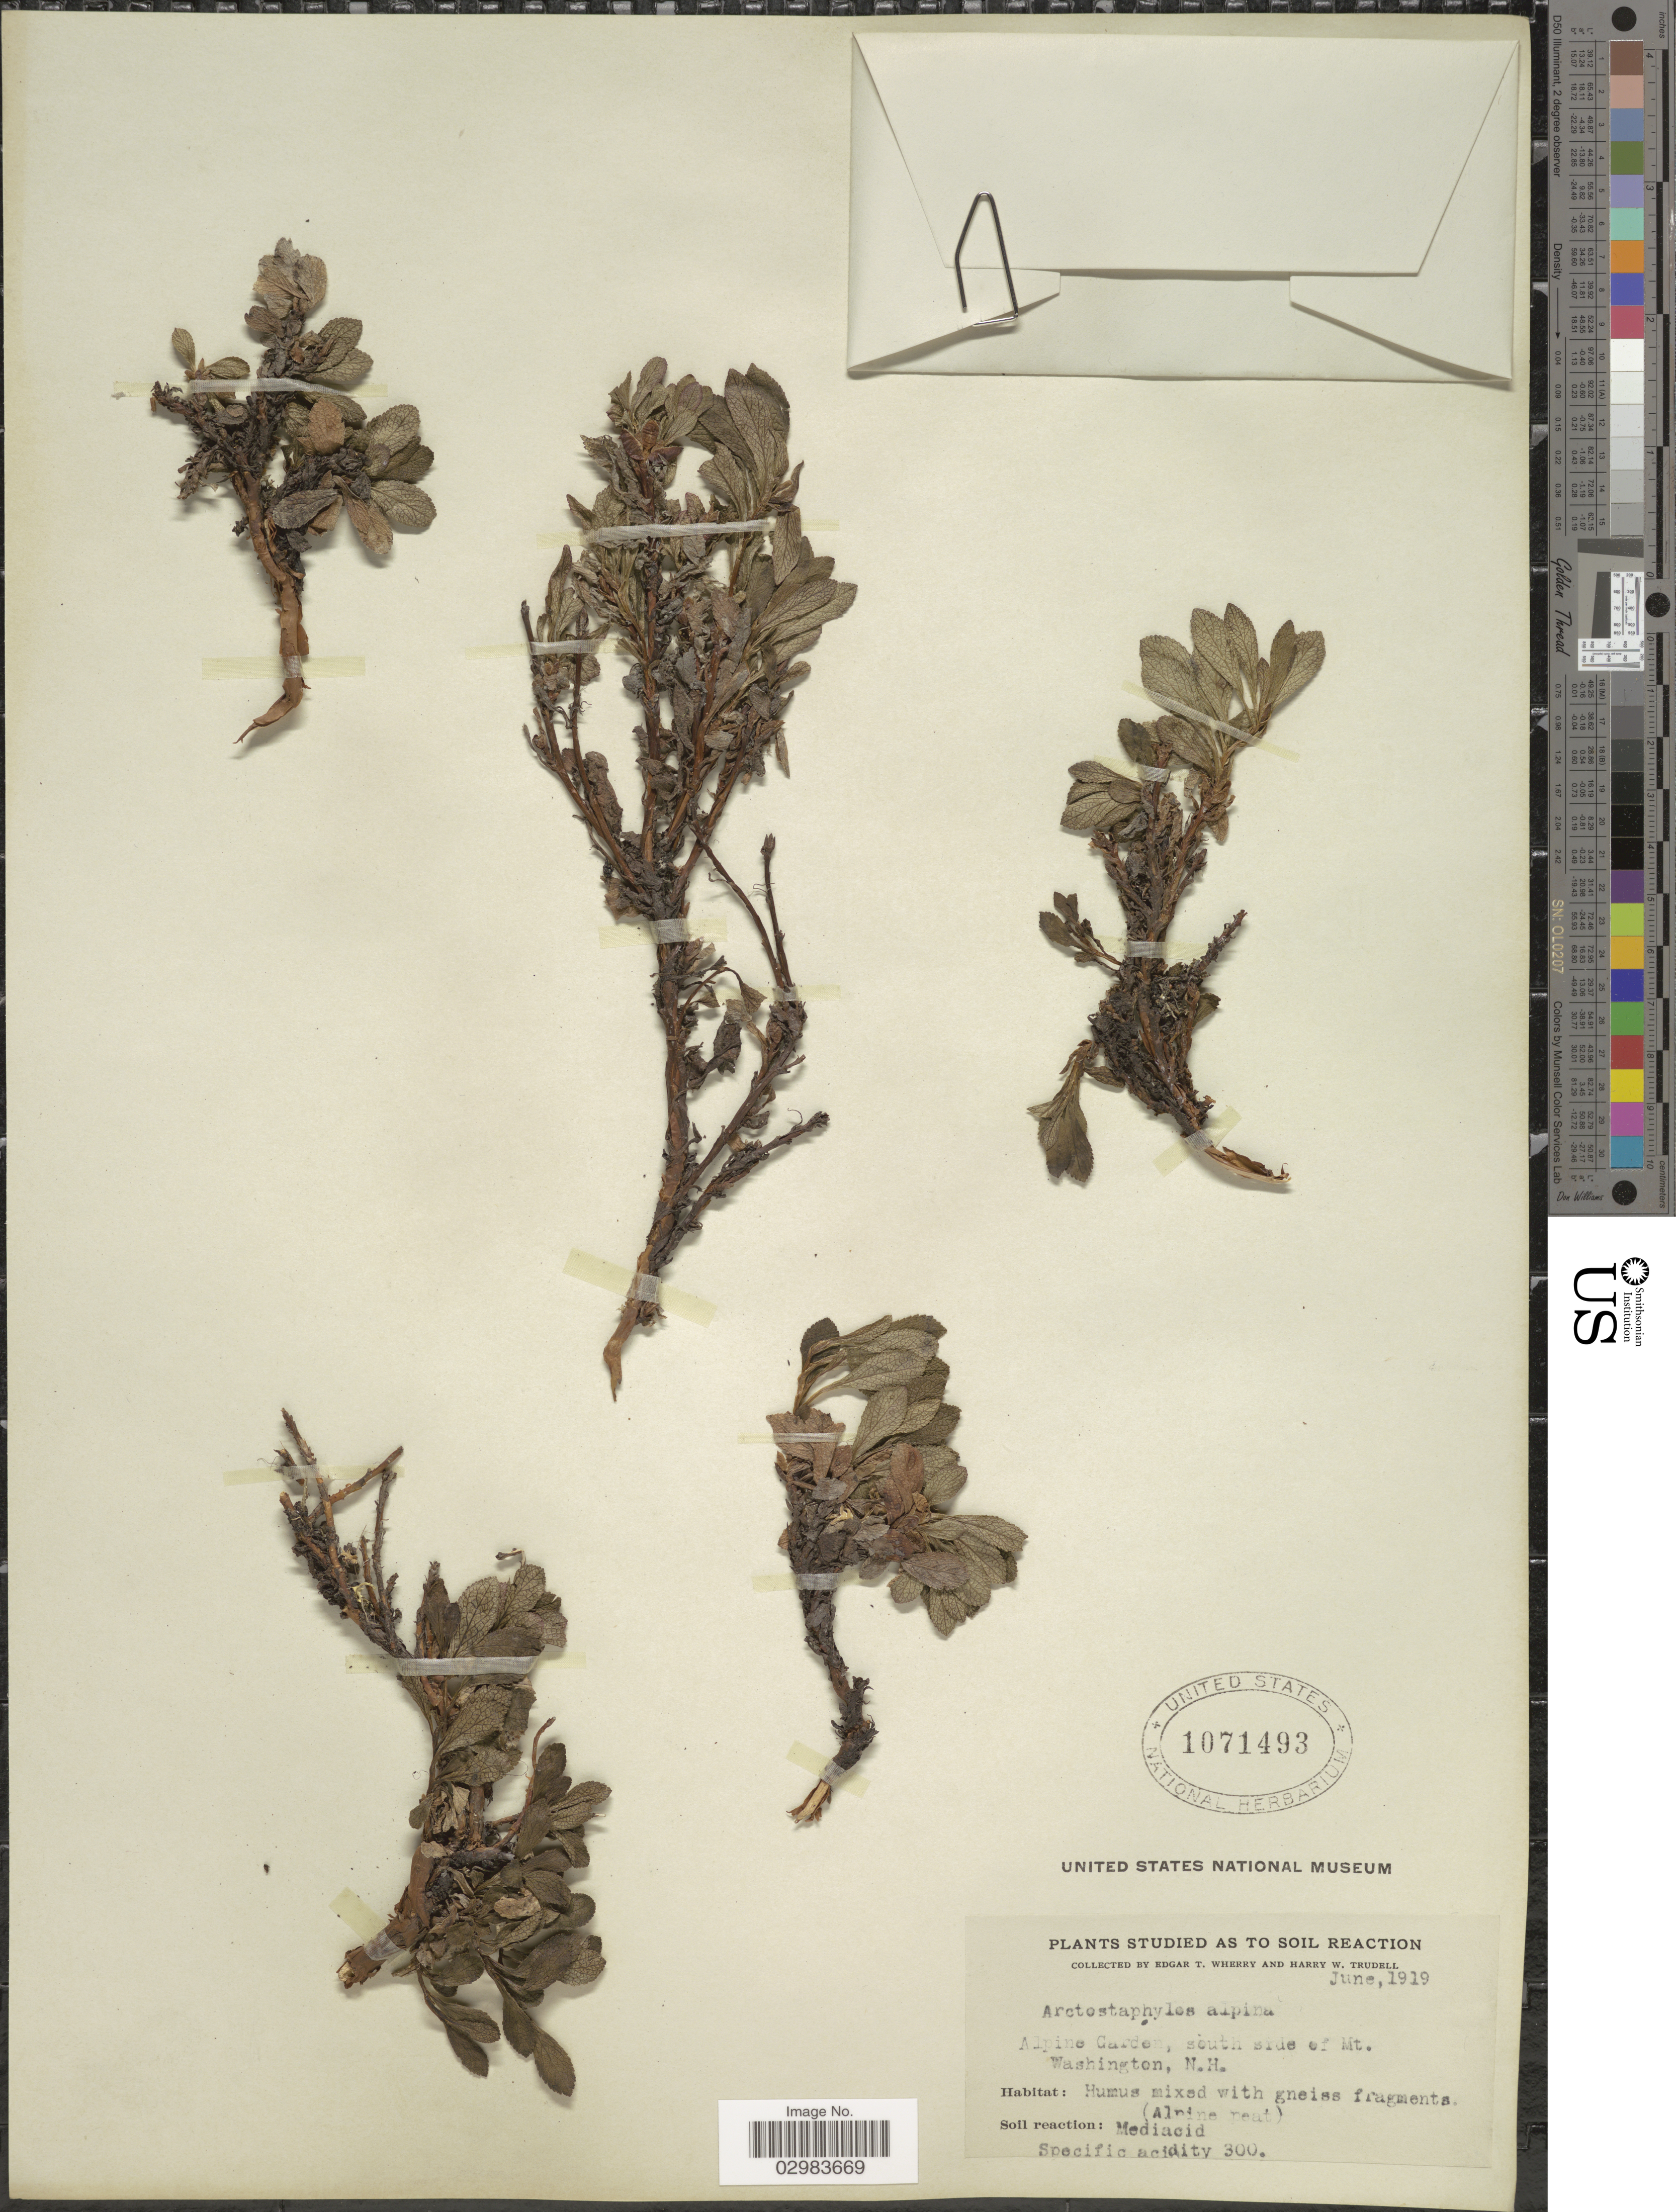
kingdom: Plantae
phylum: Tracheophyta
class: Magnoliopsida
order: Ericales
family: Ericaceae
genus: Arctostaphylos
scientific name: Arctostaphylos alpina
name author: (L.) Spreng.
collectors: E. T. Wherry & H. Trudell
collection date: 1919-06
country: United States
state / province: New Hampshire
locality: Alpine Garden, south side of Mt. Washington.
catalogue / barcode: US 1071493